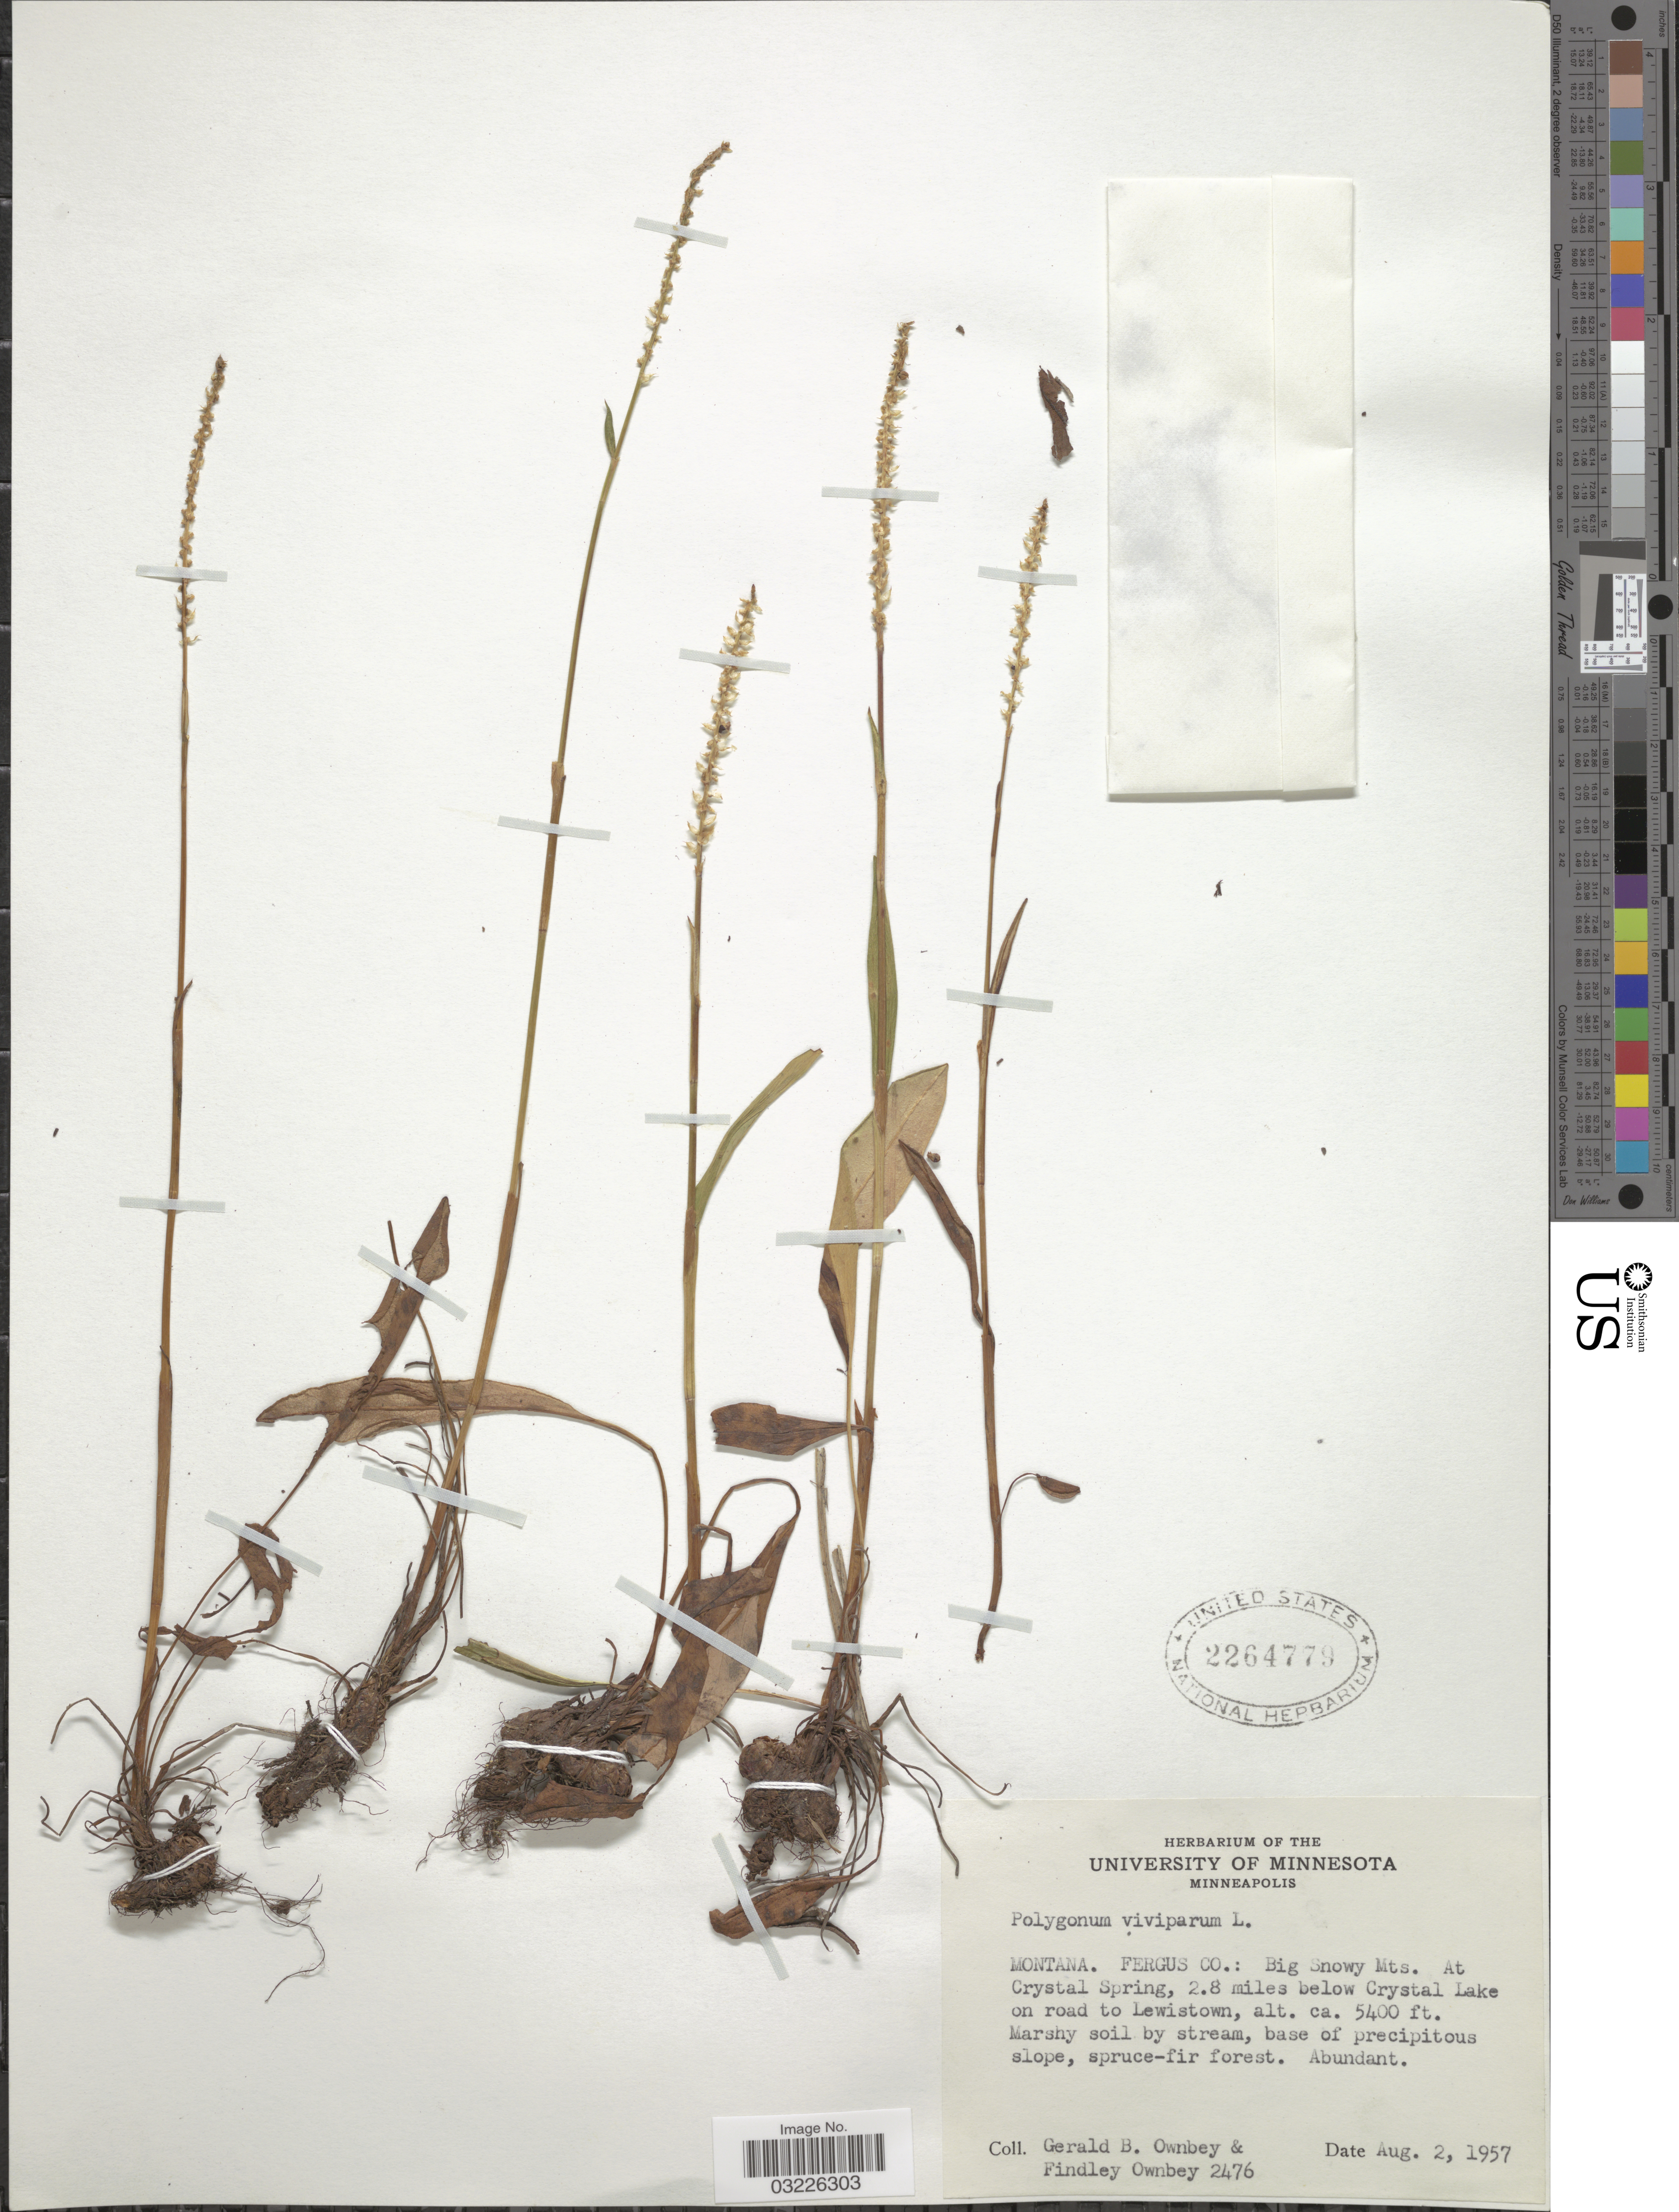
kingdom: Plantae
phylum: Tracheophyta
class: Magnoliopsida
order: Caryophyllales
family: Polygonaceae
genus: Bistorta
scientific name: Bistorta vivipara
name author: (L.) Delarbre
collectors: G. B. Ownbey & F. Ownbey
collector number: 2476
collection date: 1957-08-02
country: United States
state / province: Montana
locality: Fergus Co.: Big Snowy Mts. At Crystal Spring, 2.8 miles below Crystal Lake on road to Lewistown.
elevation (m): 1646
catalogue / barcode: US 2264779